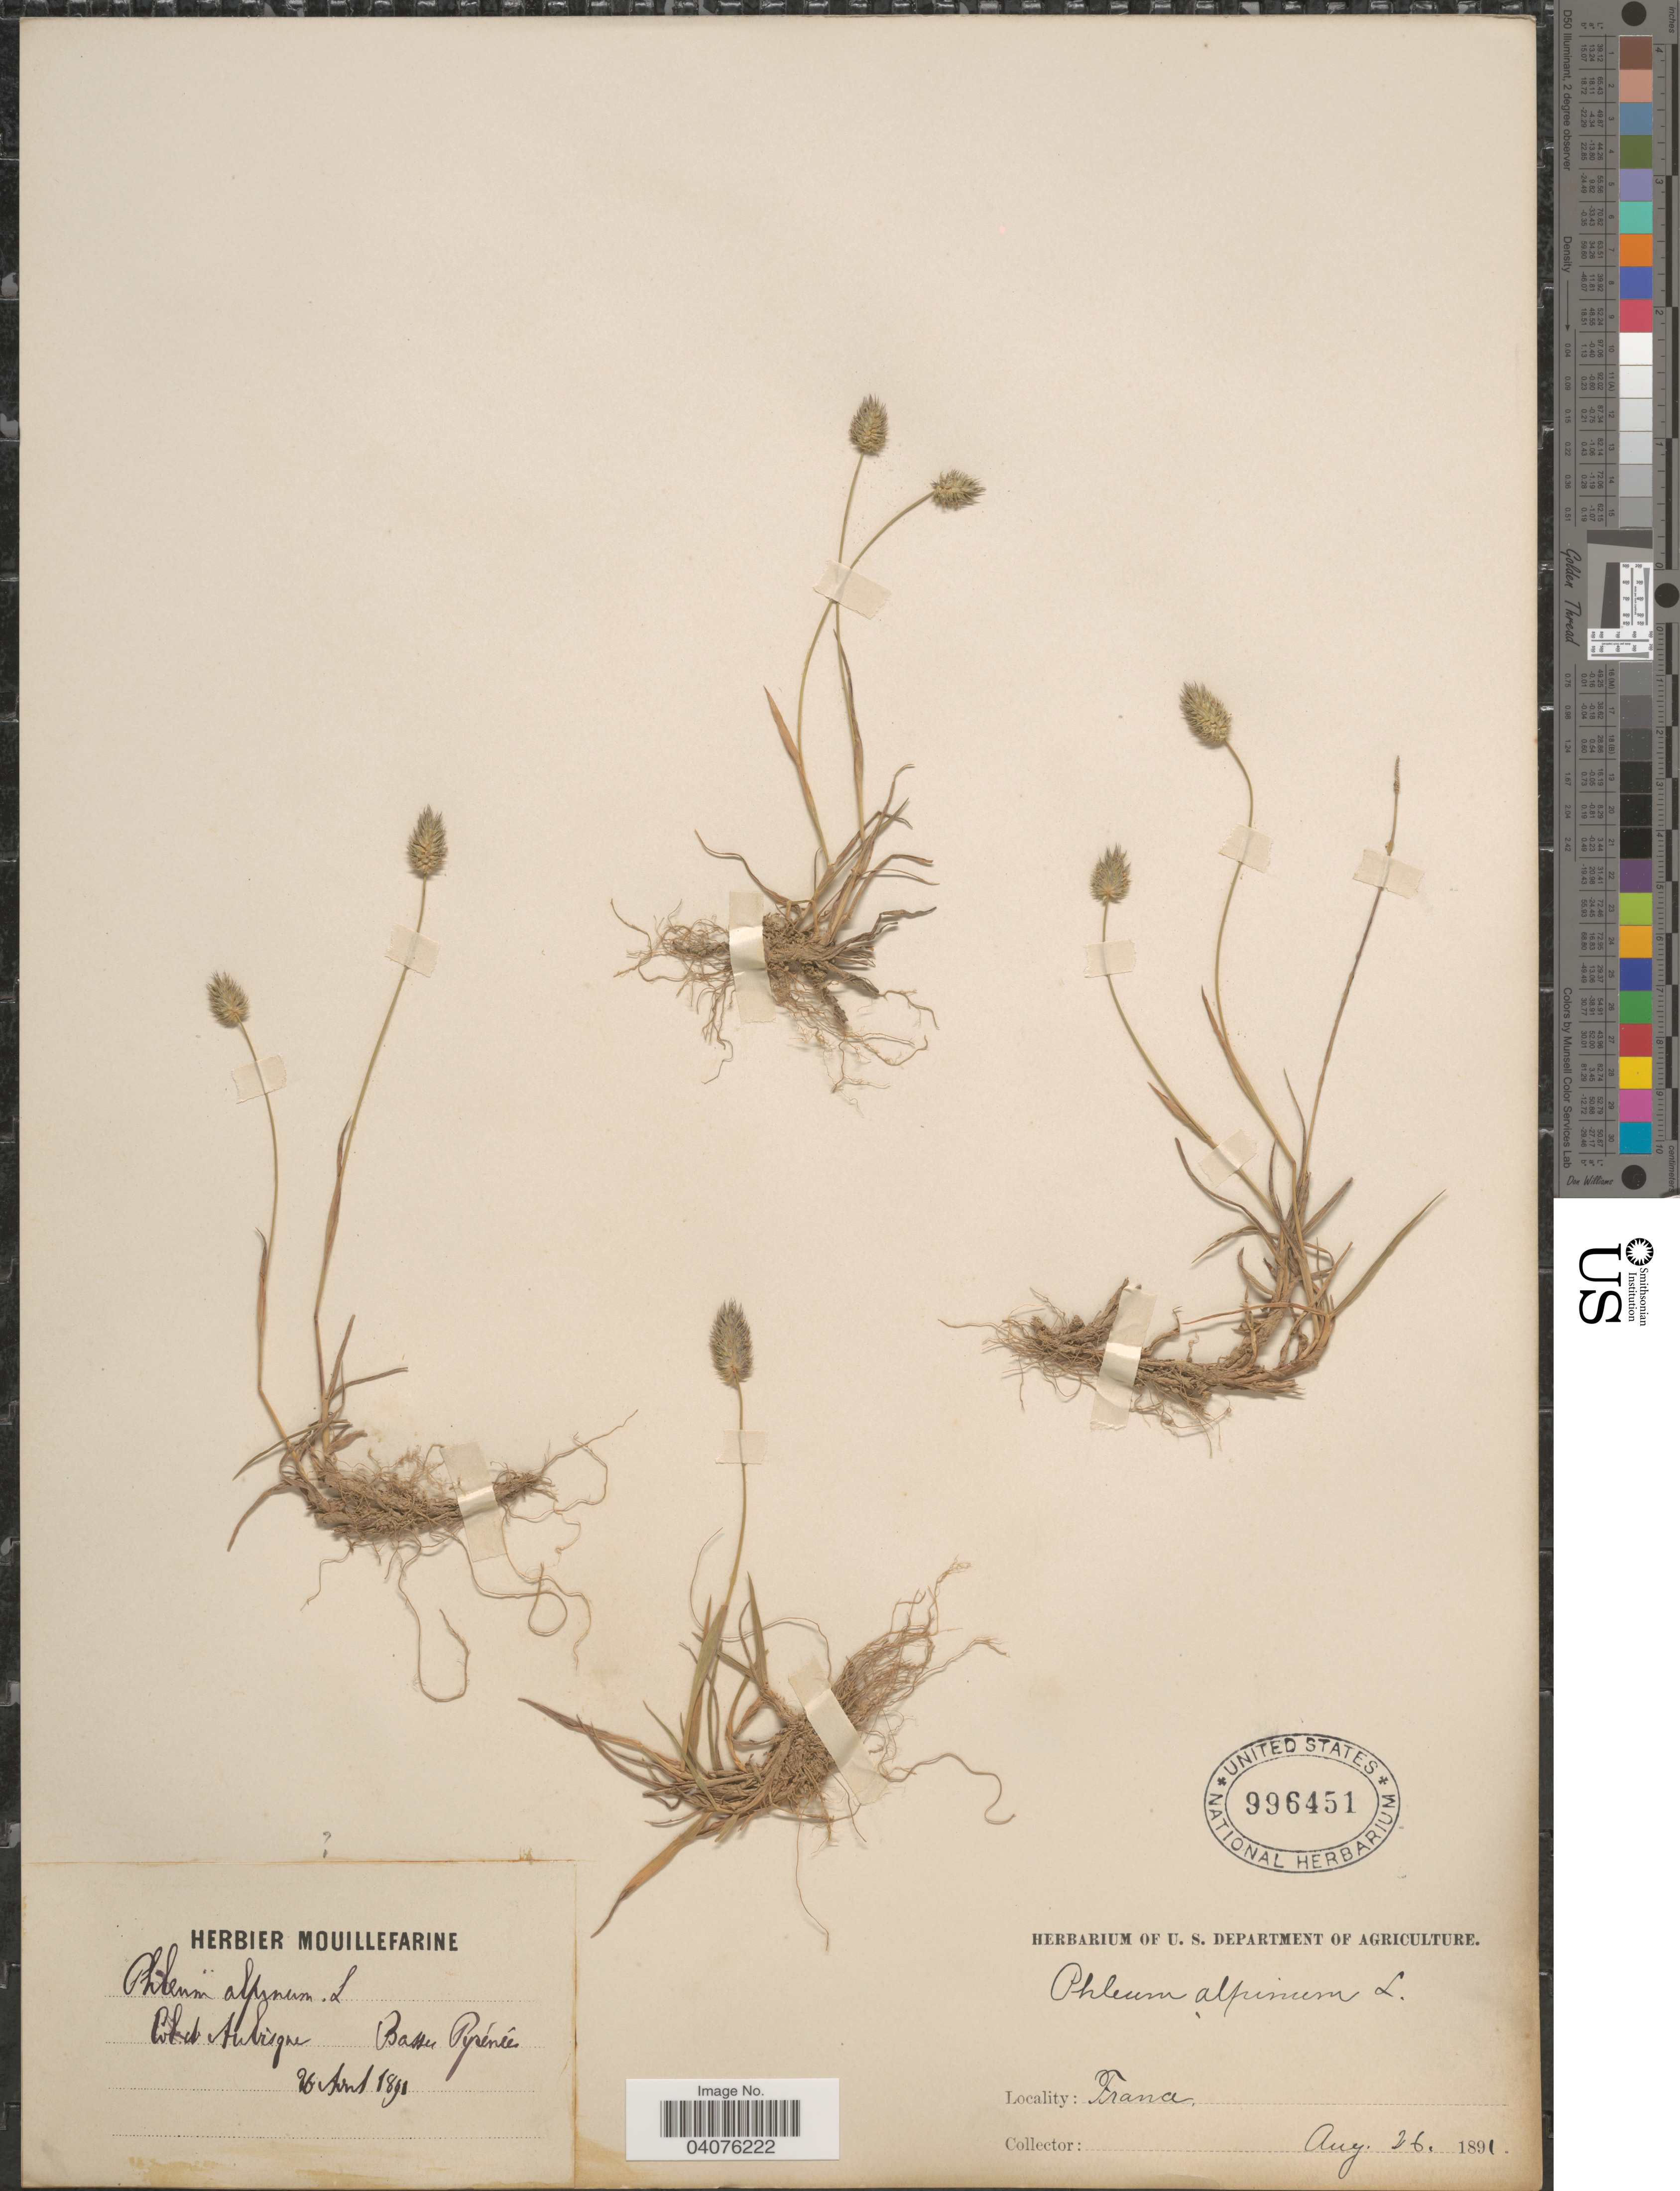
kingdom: Plantae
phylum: Tracheophyta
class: Liliopsida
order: Poales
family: Poaceae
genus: Phleum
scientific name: Phleum alpinum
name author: L.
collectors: ex herb. Mouillefarine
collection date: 1891-08-26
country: France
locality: Col d'Aubisque. Basses Pyrénées.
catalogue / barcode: US 996451